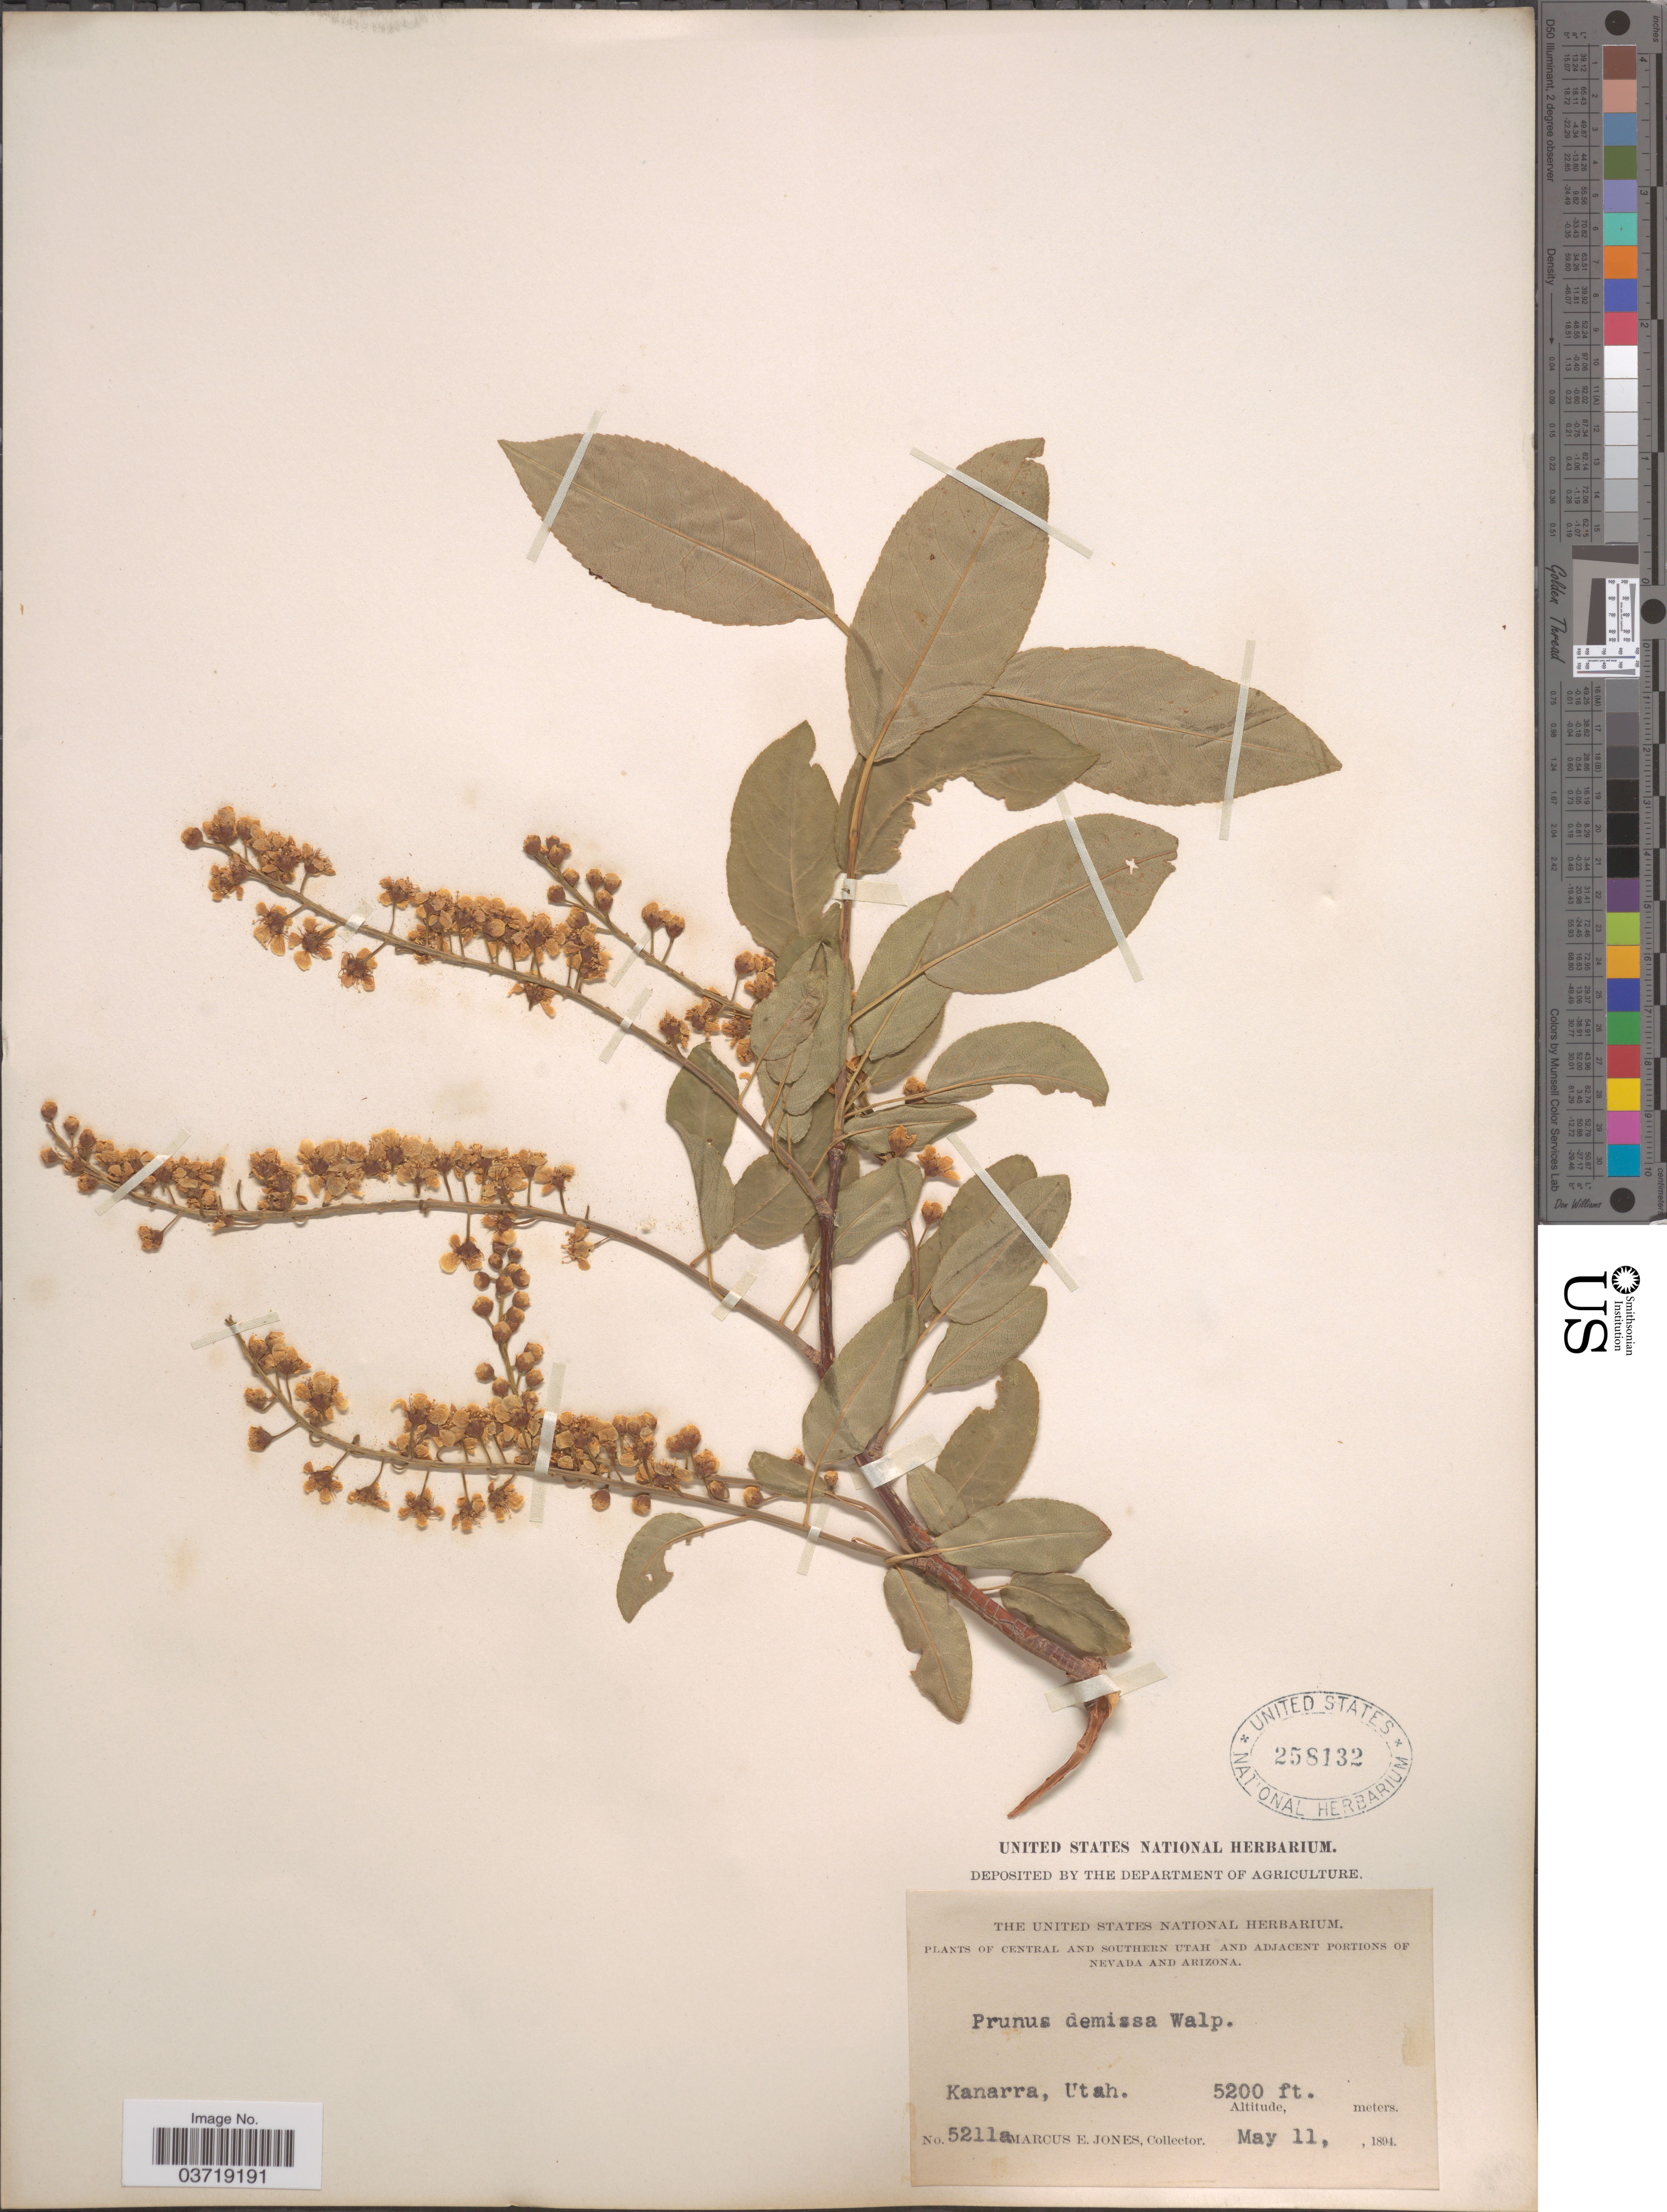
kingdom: Plantae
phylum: Tracheophyta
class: Magnoliopsida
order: Rosales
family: Rosaceae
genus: Prunus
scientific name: Prunus virginiana var. demissa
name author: (Nutt.) Torr.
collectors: M. E. Jones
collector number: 5211a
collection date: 1894-05-11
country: United States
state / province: Utah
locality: Central and Southern Utah. Kanarra.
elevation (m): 1585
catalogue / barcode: US 258132